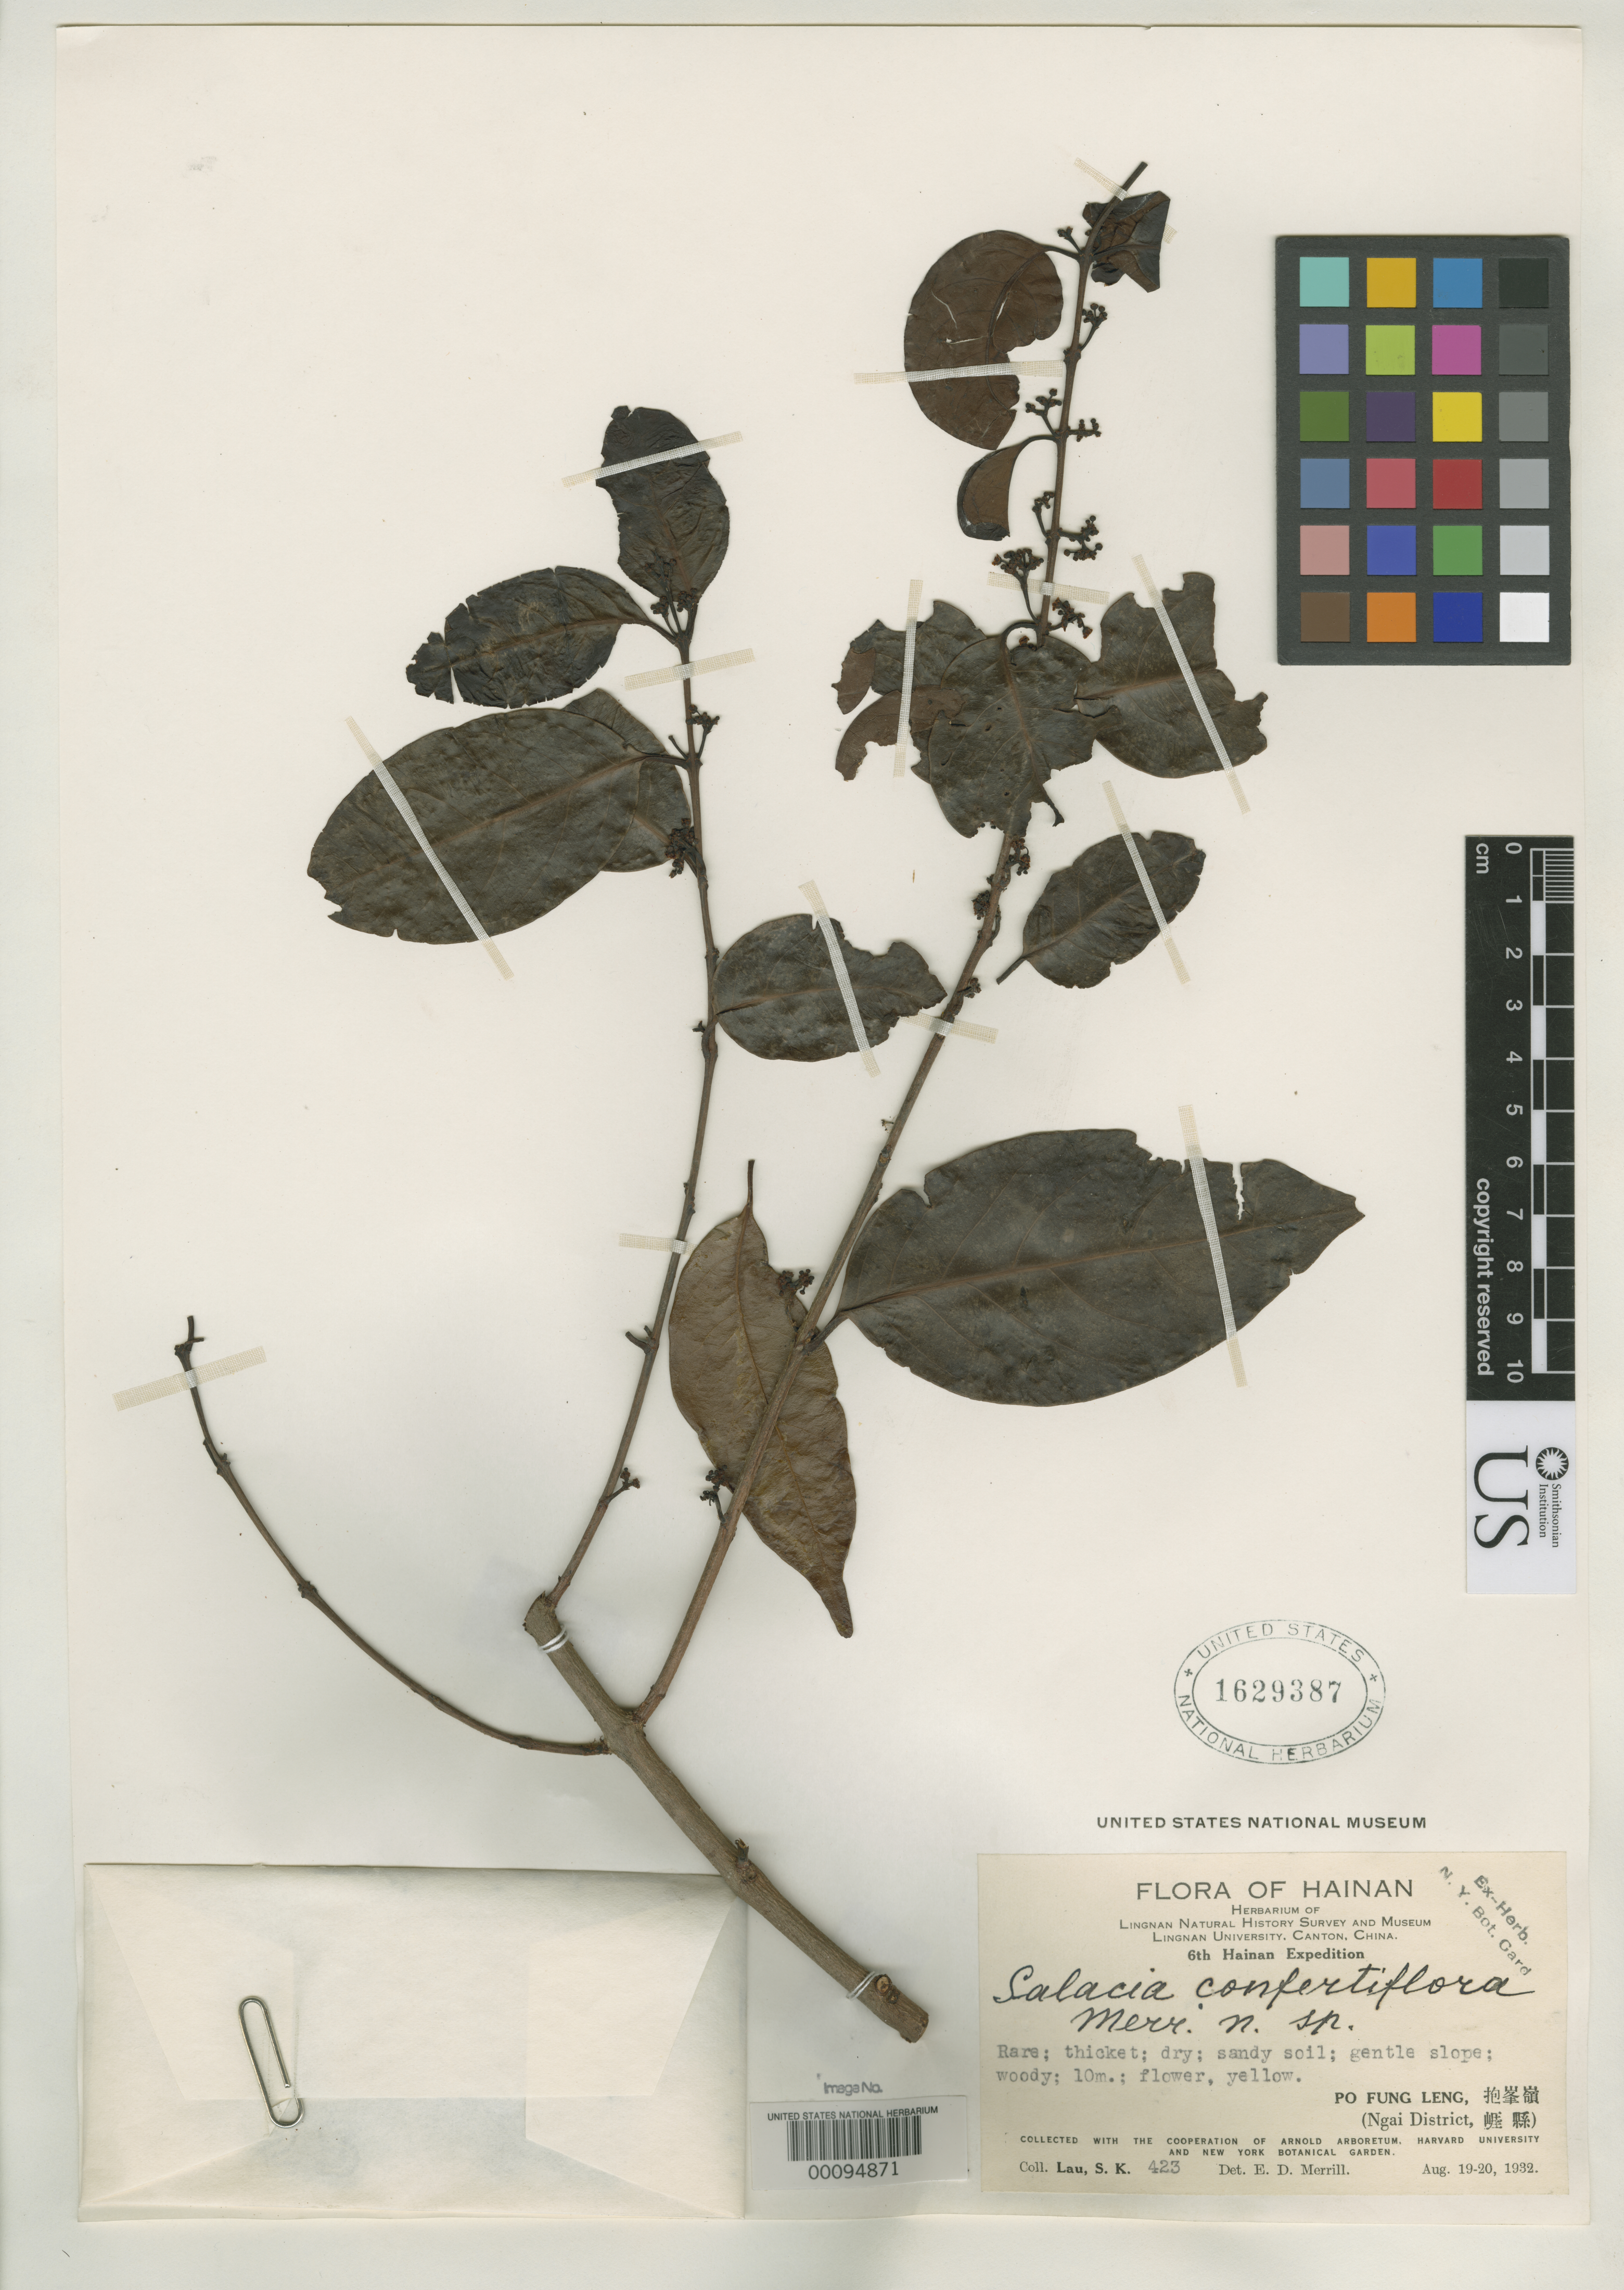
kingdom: Plantae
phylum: Tracheophyta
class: Magnoliopsida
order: Celastrales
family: Celastraceae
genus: Salacia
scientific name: Salacia confertiflora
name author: Merr.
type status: Isotype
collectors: S. K. Lau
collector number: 423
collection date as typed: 19 Aug 1932 to 20 Aug 1932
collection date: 1932-08-19/1932-08-20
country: China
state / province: Hainan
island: Hainan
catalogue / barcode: US 1629387